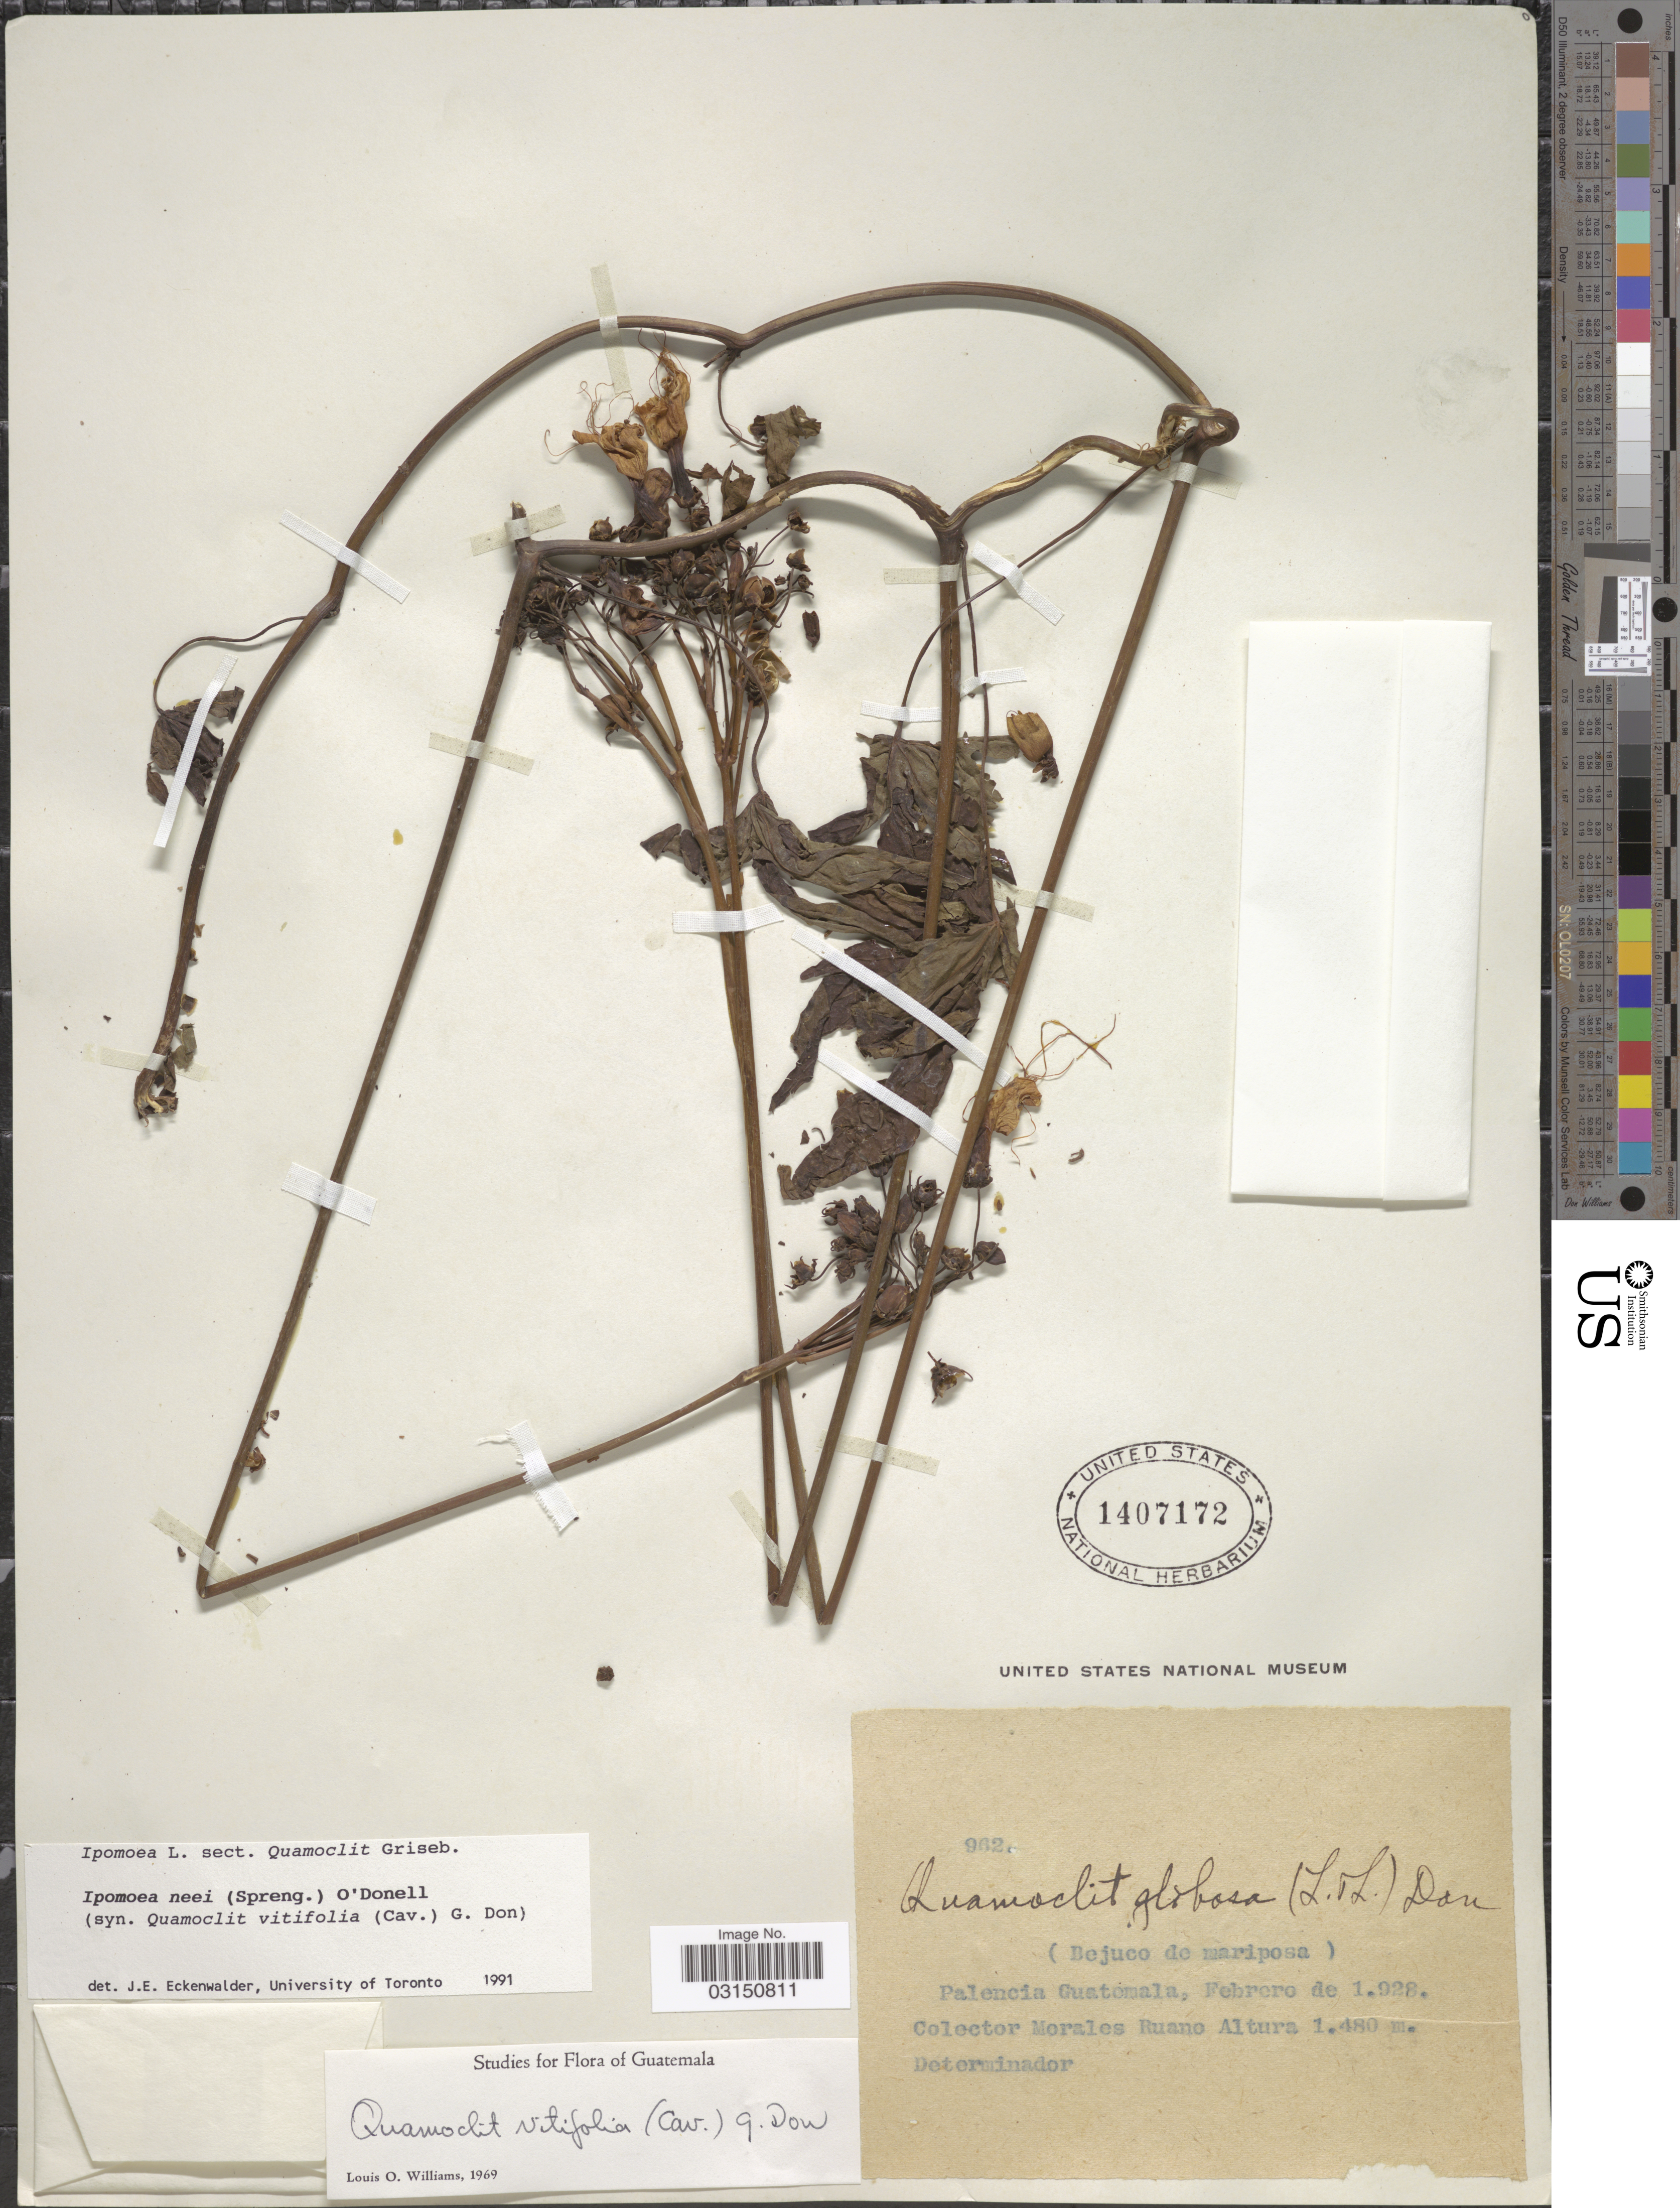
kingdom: Plantae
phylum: Tracheophyta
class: Magnoliopsida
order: Solanales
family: Convolvulaceae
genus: Ipomoea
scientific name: Ipomoea neei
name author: (Spreng.) O'Donell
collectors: M. Ruano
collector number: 962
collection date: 1928-02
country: Guatemala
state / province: Guatemala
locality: Palencia Guatemala.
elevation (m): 1480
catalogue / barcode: US 1407172